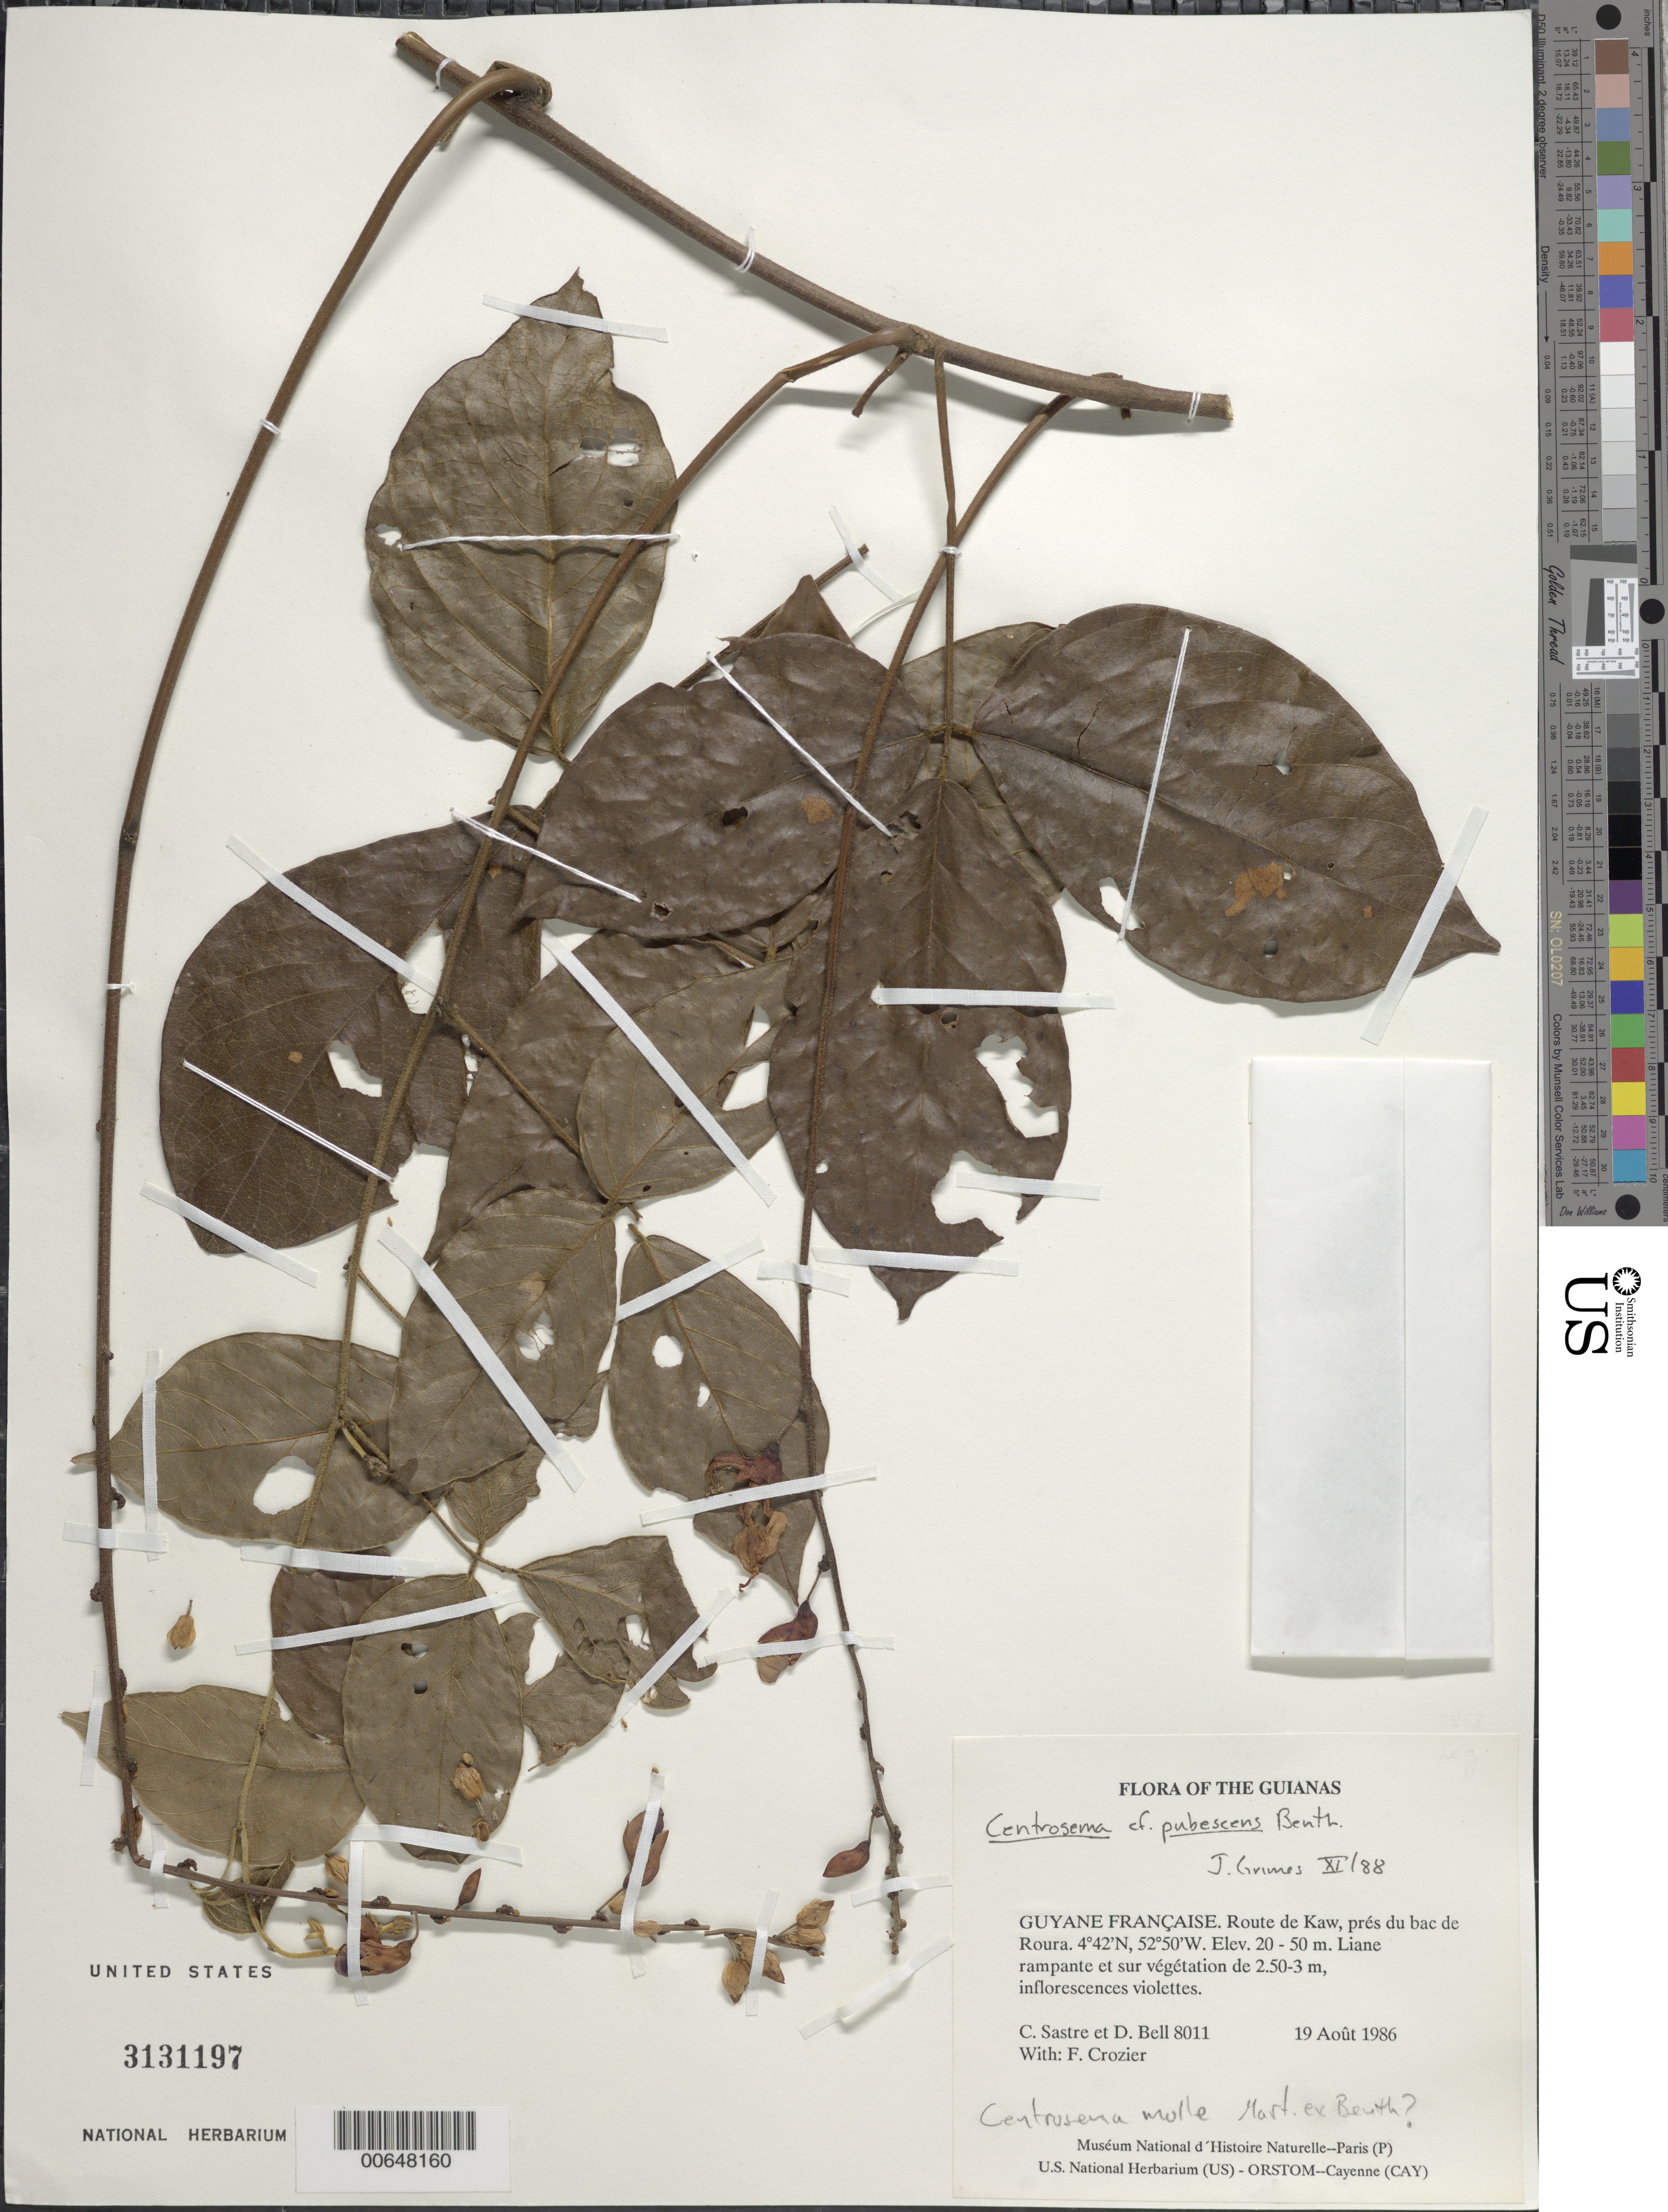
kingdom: Plantae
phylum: Tracheophyta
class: Magnoliopsida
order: Fabales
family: Fabaceae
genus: Centrosema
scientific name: Centrosema pubescens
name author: Benth.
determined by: Grimes, J.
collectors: C. H. L. Sastre, D. A. Bell & F. Crozier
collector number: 8011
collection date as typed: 19 August 1986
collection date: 1986-08-19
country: French Guiana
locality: Route de Kaw, prés du bac de Roura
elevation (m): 20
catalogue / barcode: US 3131197